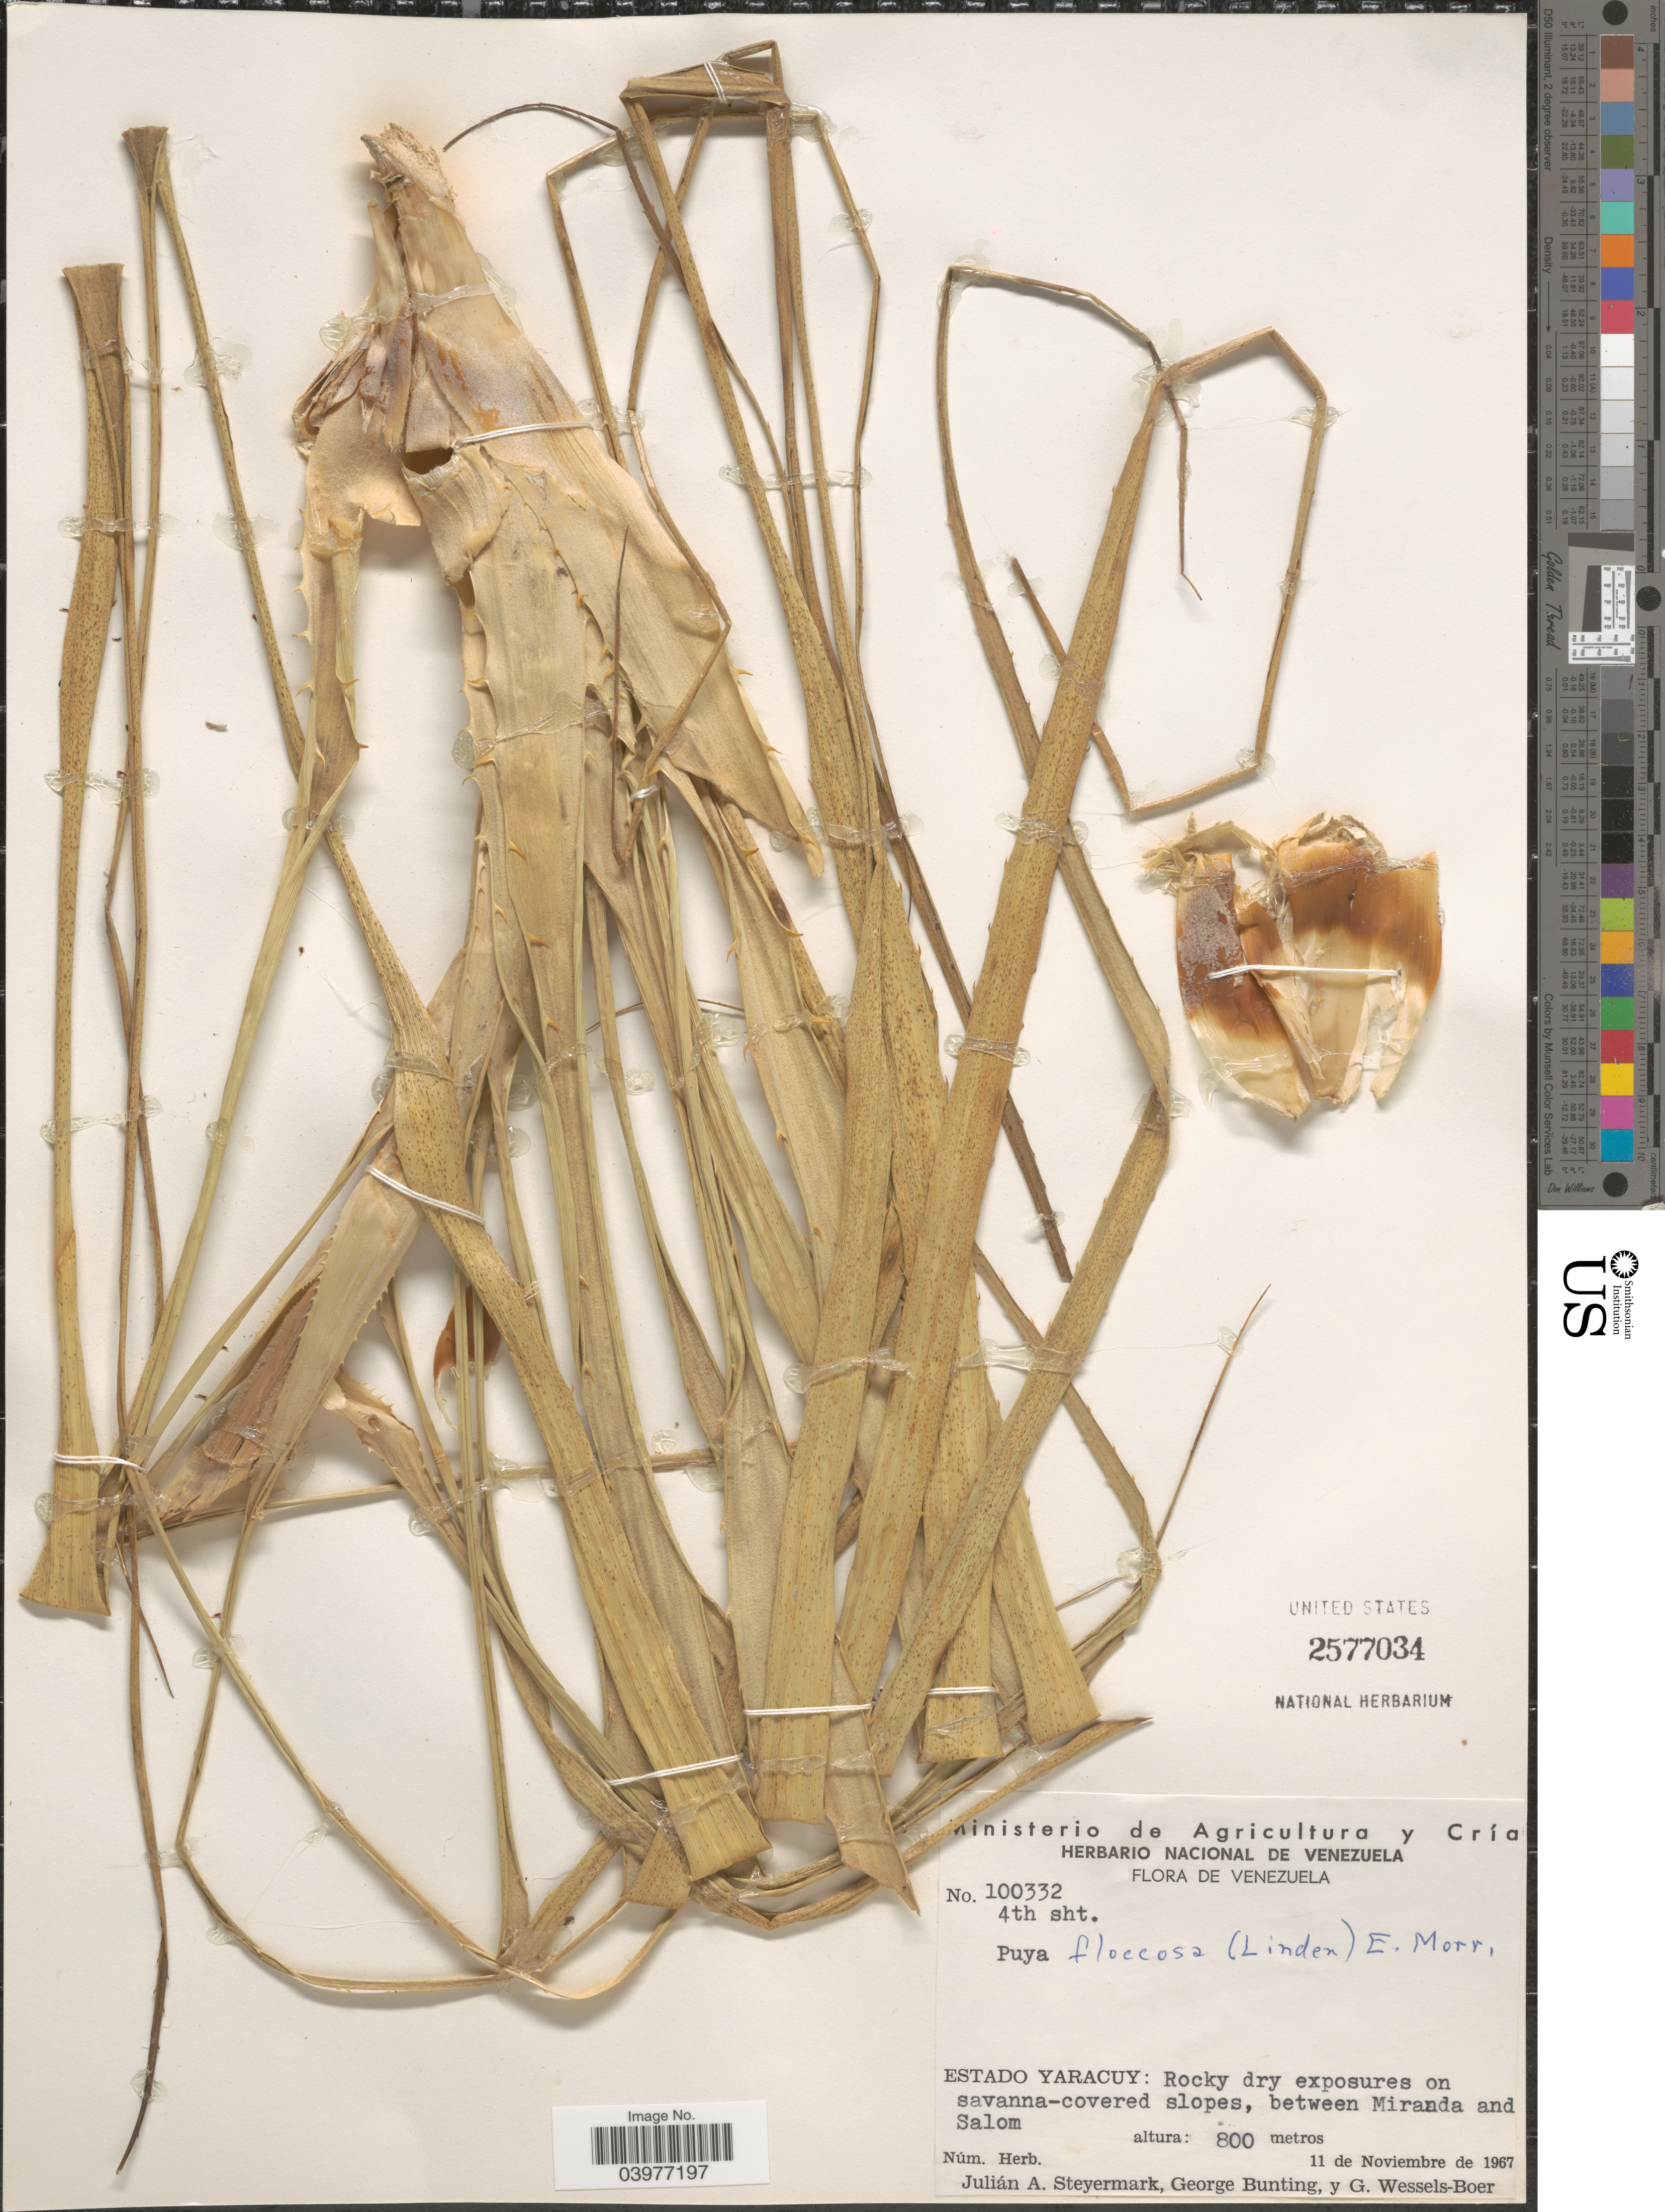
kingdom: Plantae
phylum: Tracheophyta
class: Liliopsida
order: Poales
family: Bromeliaceae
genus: Puya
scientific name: Puya floccosa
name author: (Linden) É. Morren ex Mez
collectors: J. Steyermark, G. S. Bunting & G. Wessels Boer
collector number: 100332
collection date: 1967-11-11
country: Venezuela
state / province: Yaracuy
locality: Between Miranda and Salom.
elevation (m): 800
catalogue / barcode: US 2577034